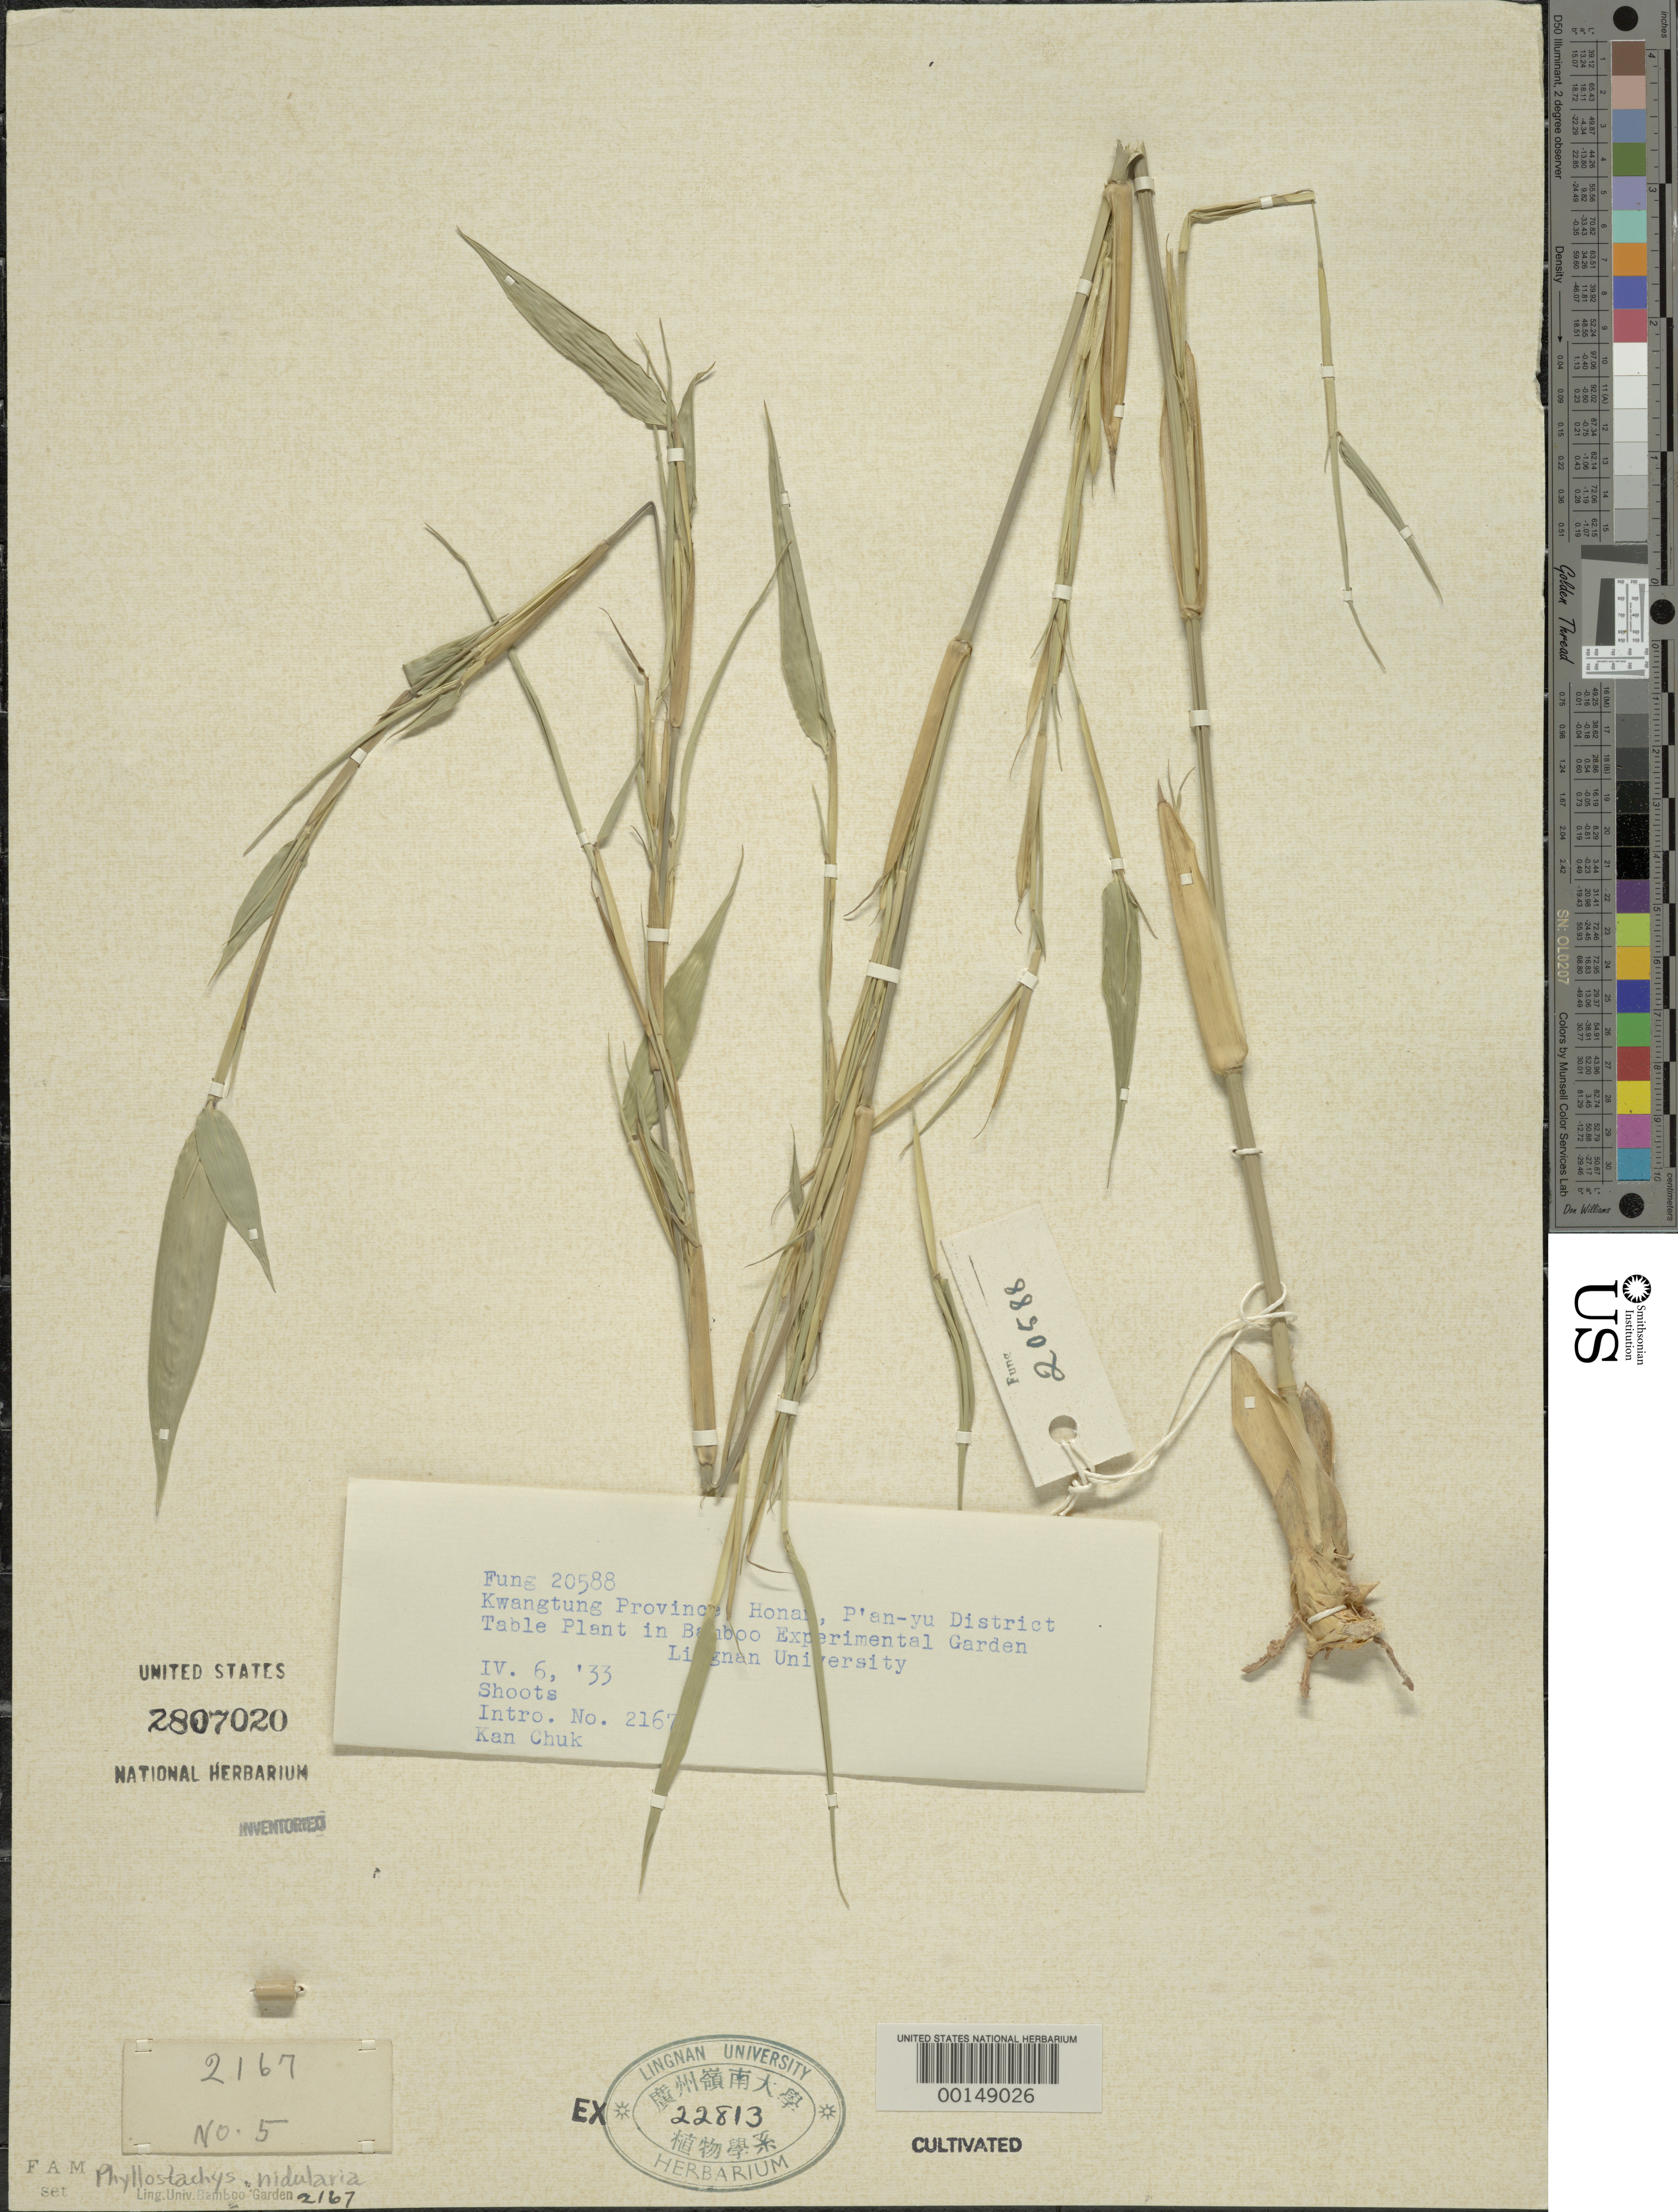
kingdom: Plantae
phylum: Tracheophyta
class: Liliopsida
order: Poales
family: Poaceae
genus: Phyllostachys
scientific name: Phyllostachys nidularia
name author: Munro ex Fenzi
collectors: H. L. Fung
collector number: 20588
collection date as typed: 06 Apr 1933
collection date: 1933-04-06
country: China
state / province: Guangdong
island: Honam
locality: P'an-yu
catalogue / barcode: US 2807020